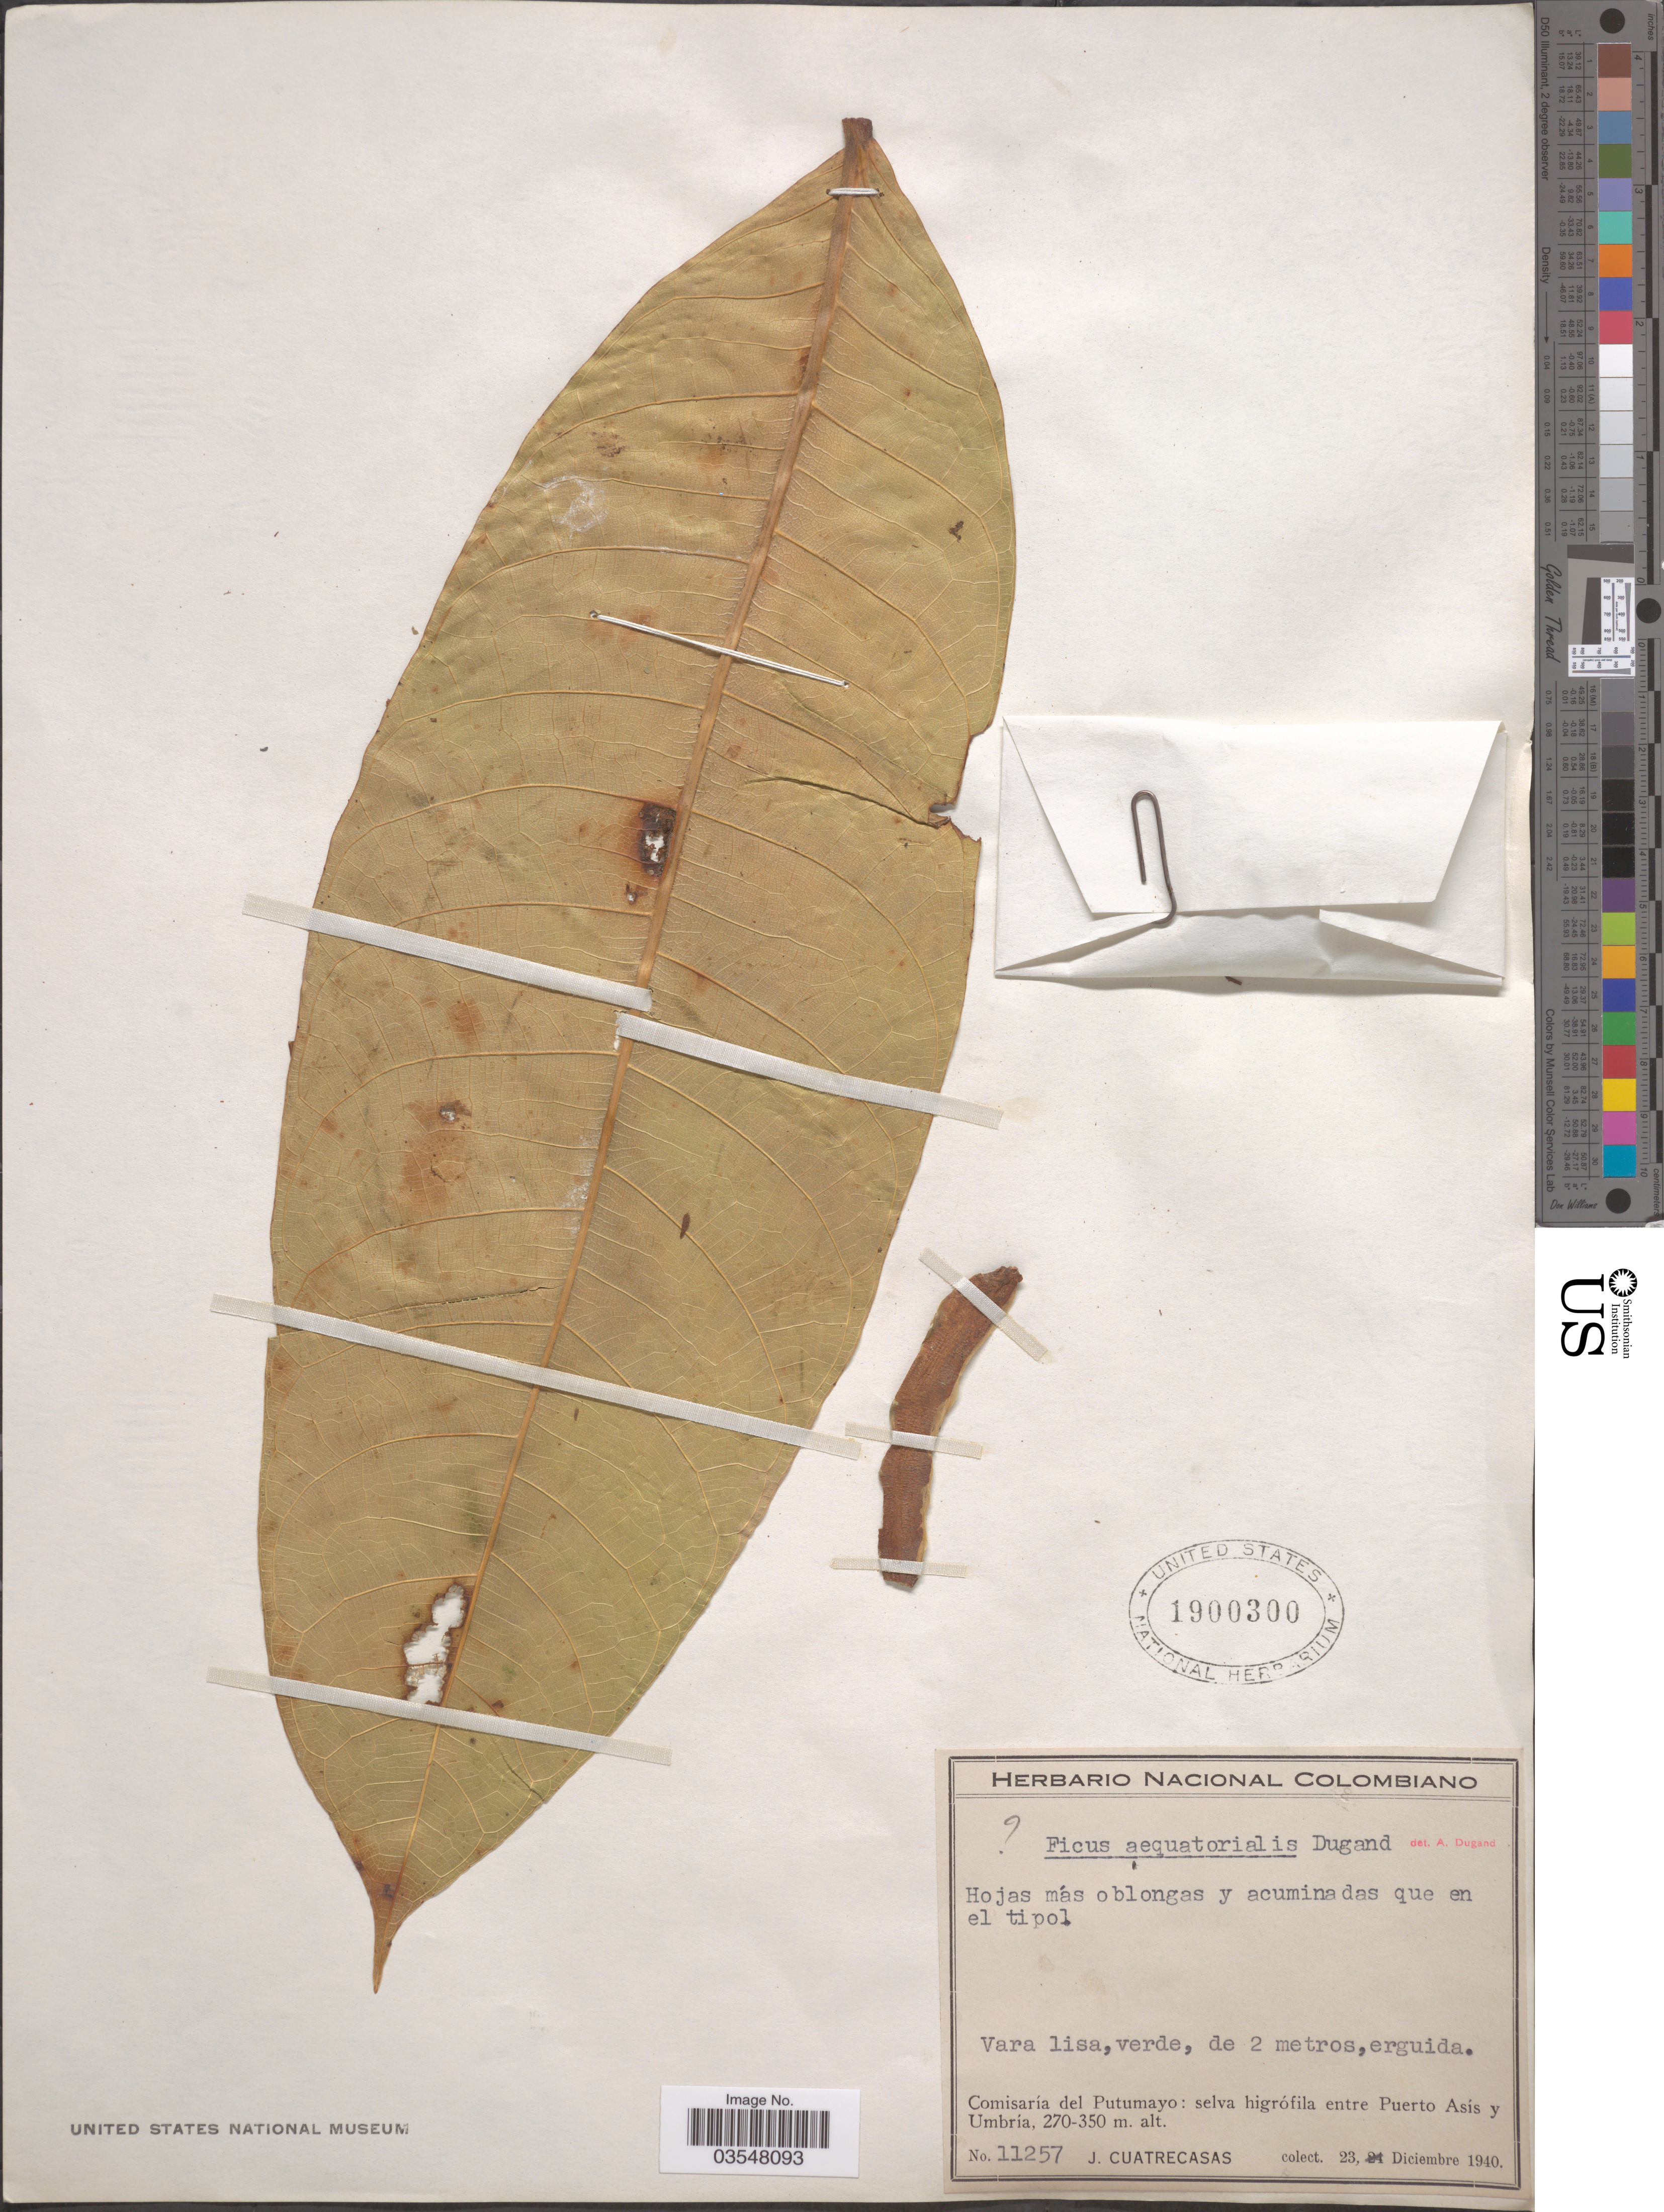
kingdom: Plantae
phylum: Tracheophyta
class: Magnoliopsida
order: Rosales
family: Moraceae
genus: Ficus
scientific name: Ficus aequatorialis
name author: Dugand G.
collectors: J. Cuatrecasas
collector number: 11257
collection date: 1940-12-23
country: Colombia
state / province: Putumayo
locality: Comisaría del Putumayo: selva hogrófila entre Puerto Asís y Umbría.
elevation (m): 270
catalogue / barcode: US 1900300